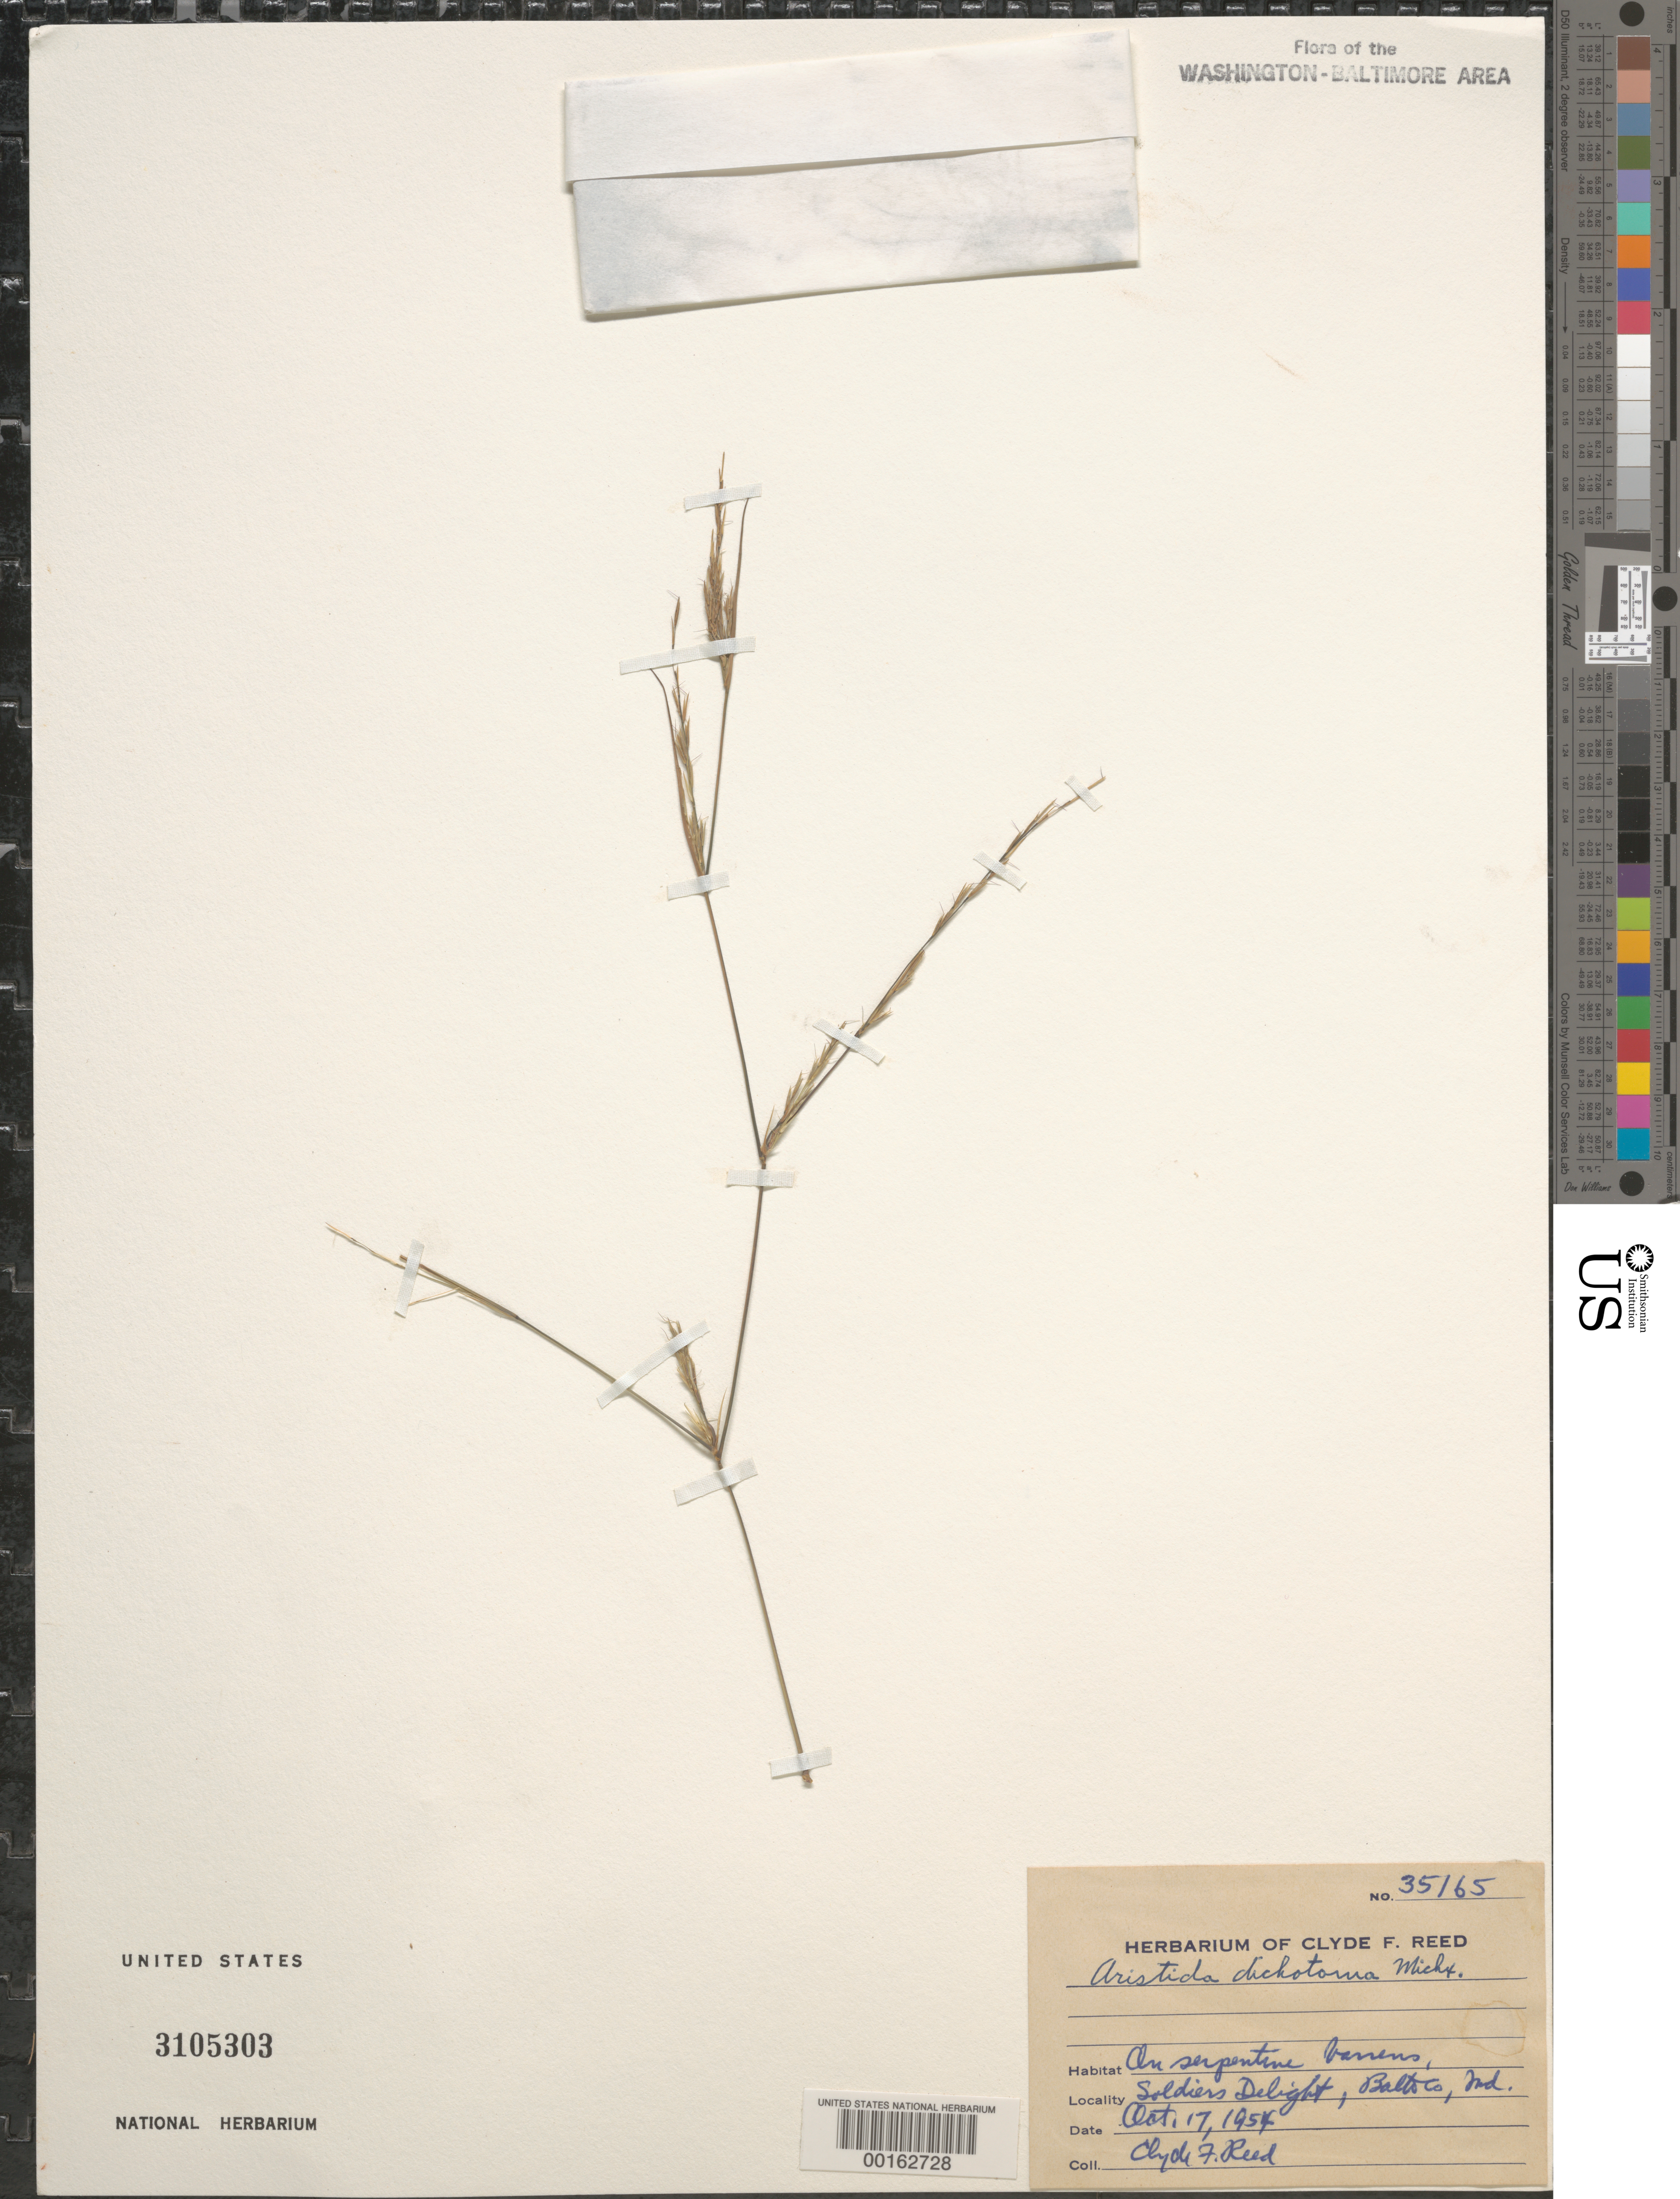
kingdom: Plantae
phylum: Tracheophyta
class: Liliopsida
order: Poales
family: Poaceae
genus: Aristida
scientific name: Aristida dichotoma var. dichotoma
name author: Michx.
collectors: C. F. Reed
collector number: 35165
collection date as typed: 17 Oct 1954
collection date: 1954-10-17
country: United States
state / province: Maryland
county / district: Baltimore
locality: Soldiers Delight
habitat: On serpentine barrens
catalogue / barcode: US 3105303